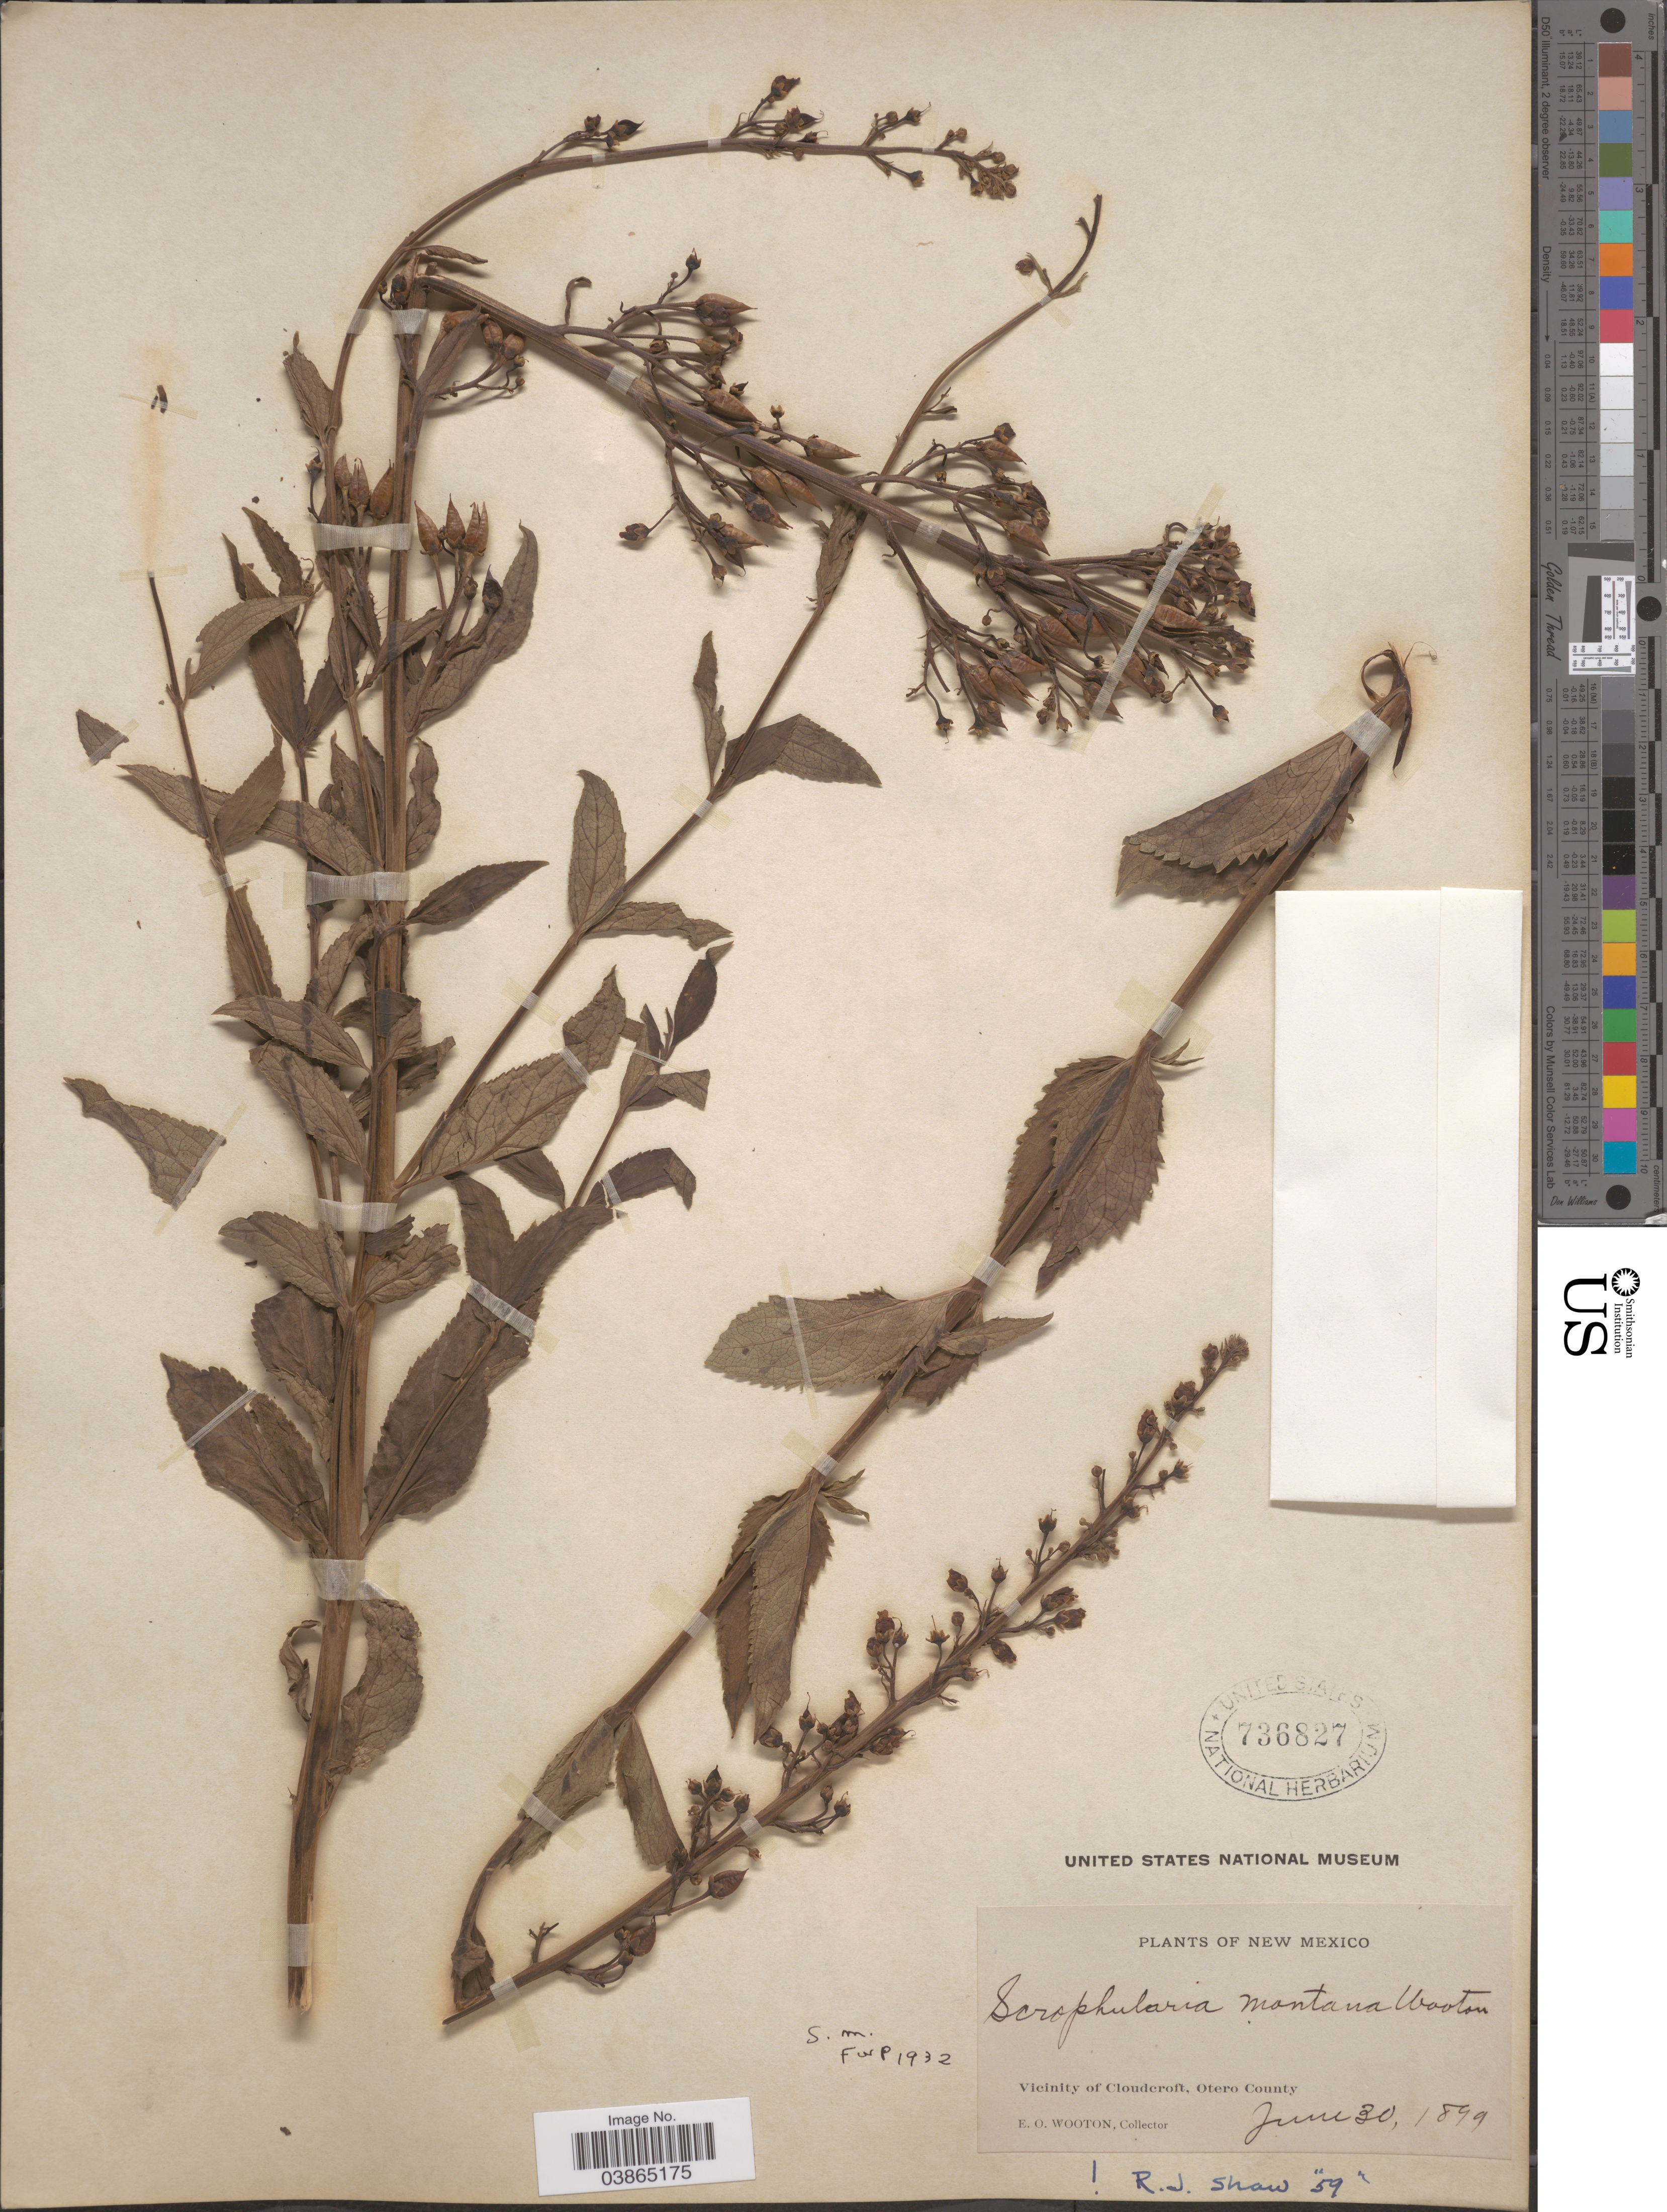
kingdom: Plantae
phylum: Tracheophyta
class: Magnoliopsida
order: Lamiales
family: Scrophulariaceae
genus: Scrophularia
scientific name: Scrophularia montana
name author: Wooton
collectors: E. O. Wooton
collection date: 1899-06-30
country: United States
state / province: New Mexico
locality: Vicinity of Cloudcroft, Otero County.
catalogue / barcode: US 736827